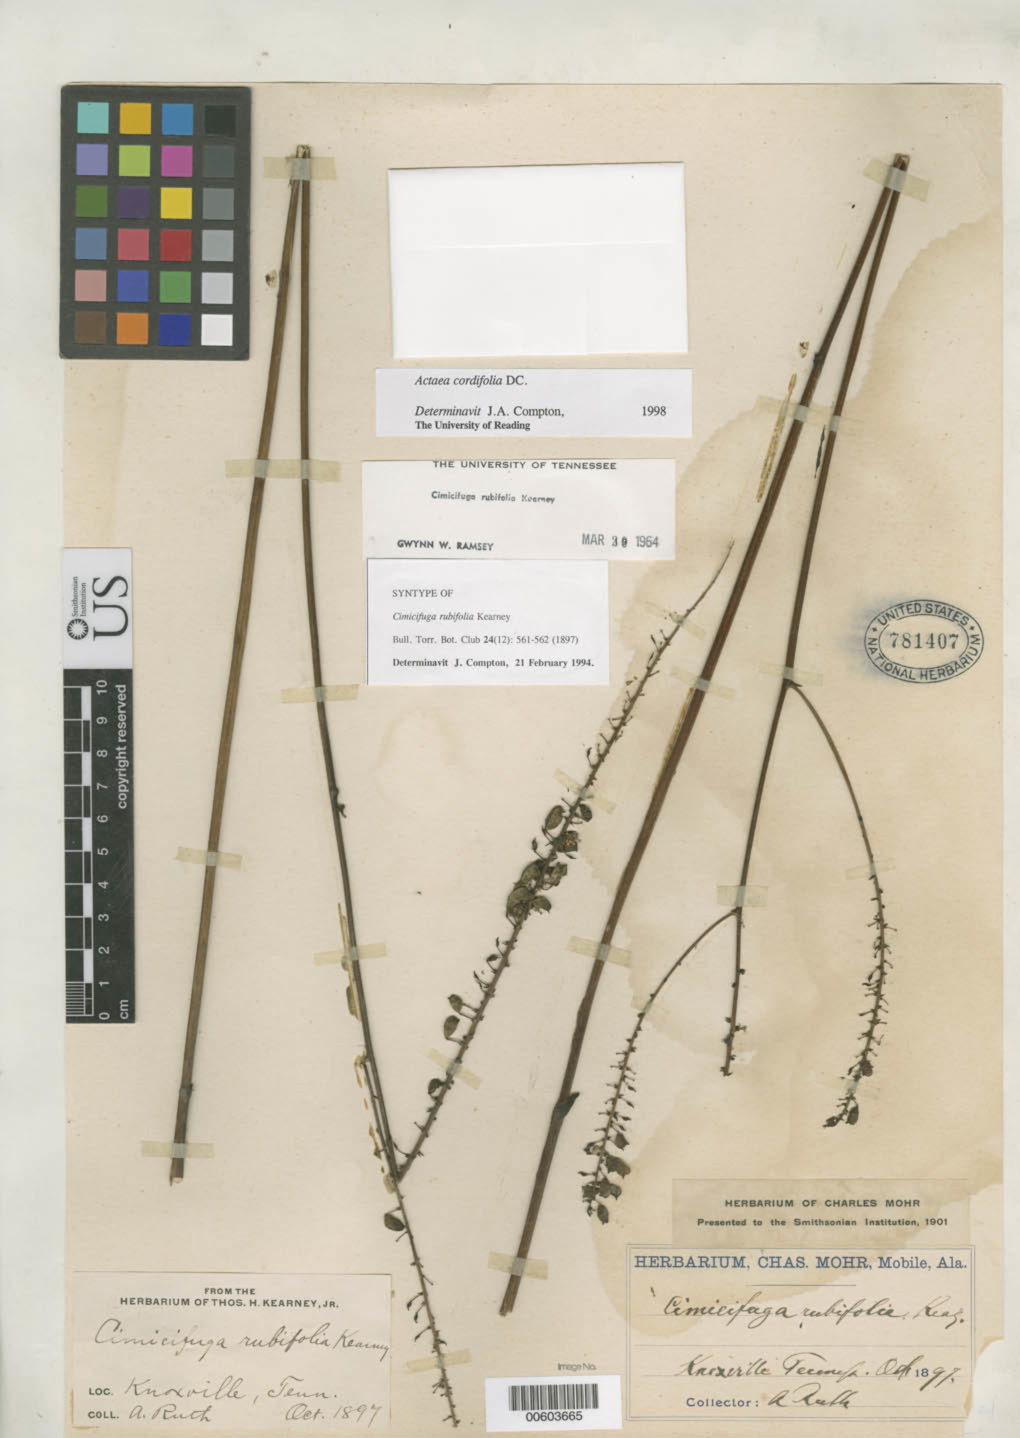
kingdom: Plantae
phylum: Tracheophyta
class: Magnoliopsida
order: Ranunculales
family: Ranunculaceae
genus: Cimicifuga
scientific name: Cimicifuga rubifolia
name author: Kearney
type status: Lectotype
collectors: A. Ruth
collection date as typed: Oct 1897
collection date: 1897-10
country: United States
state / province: Tennessee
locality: Knoxville.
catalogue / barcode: US 781407